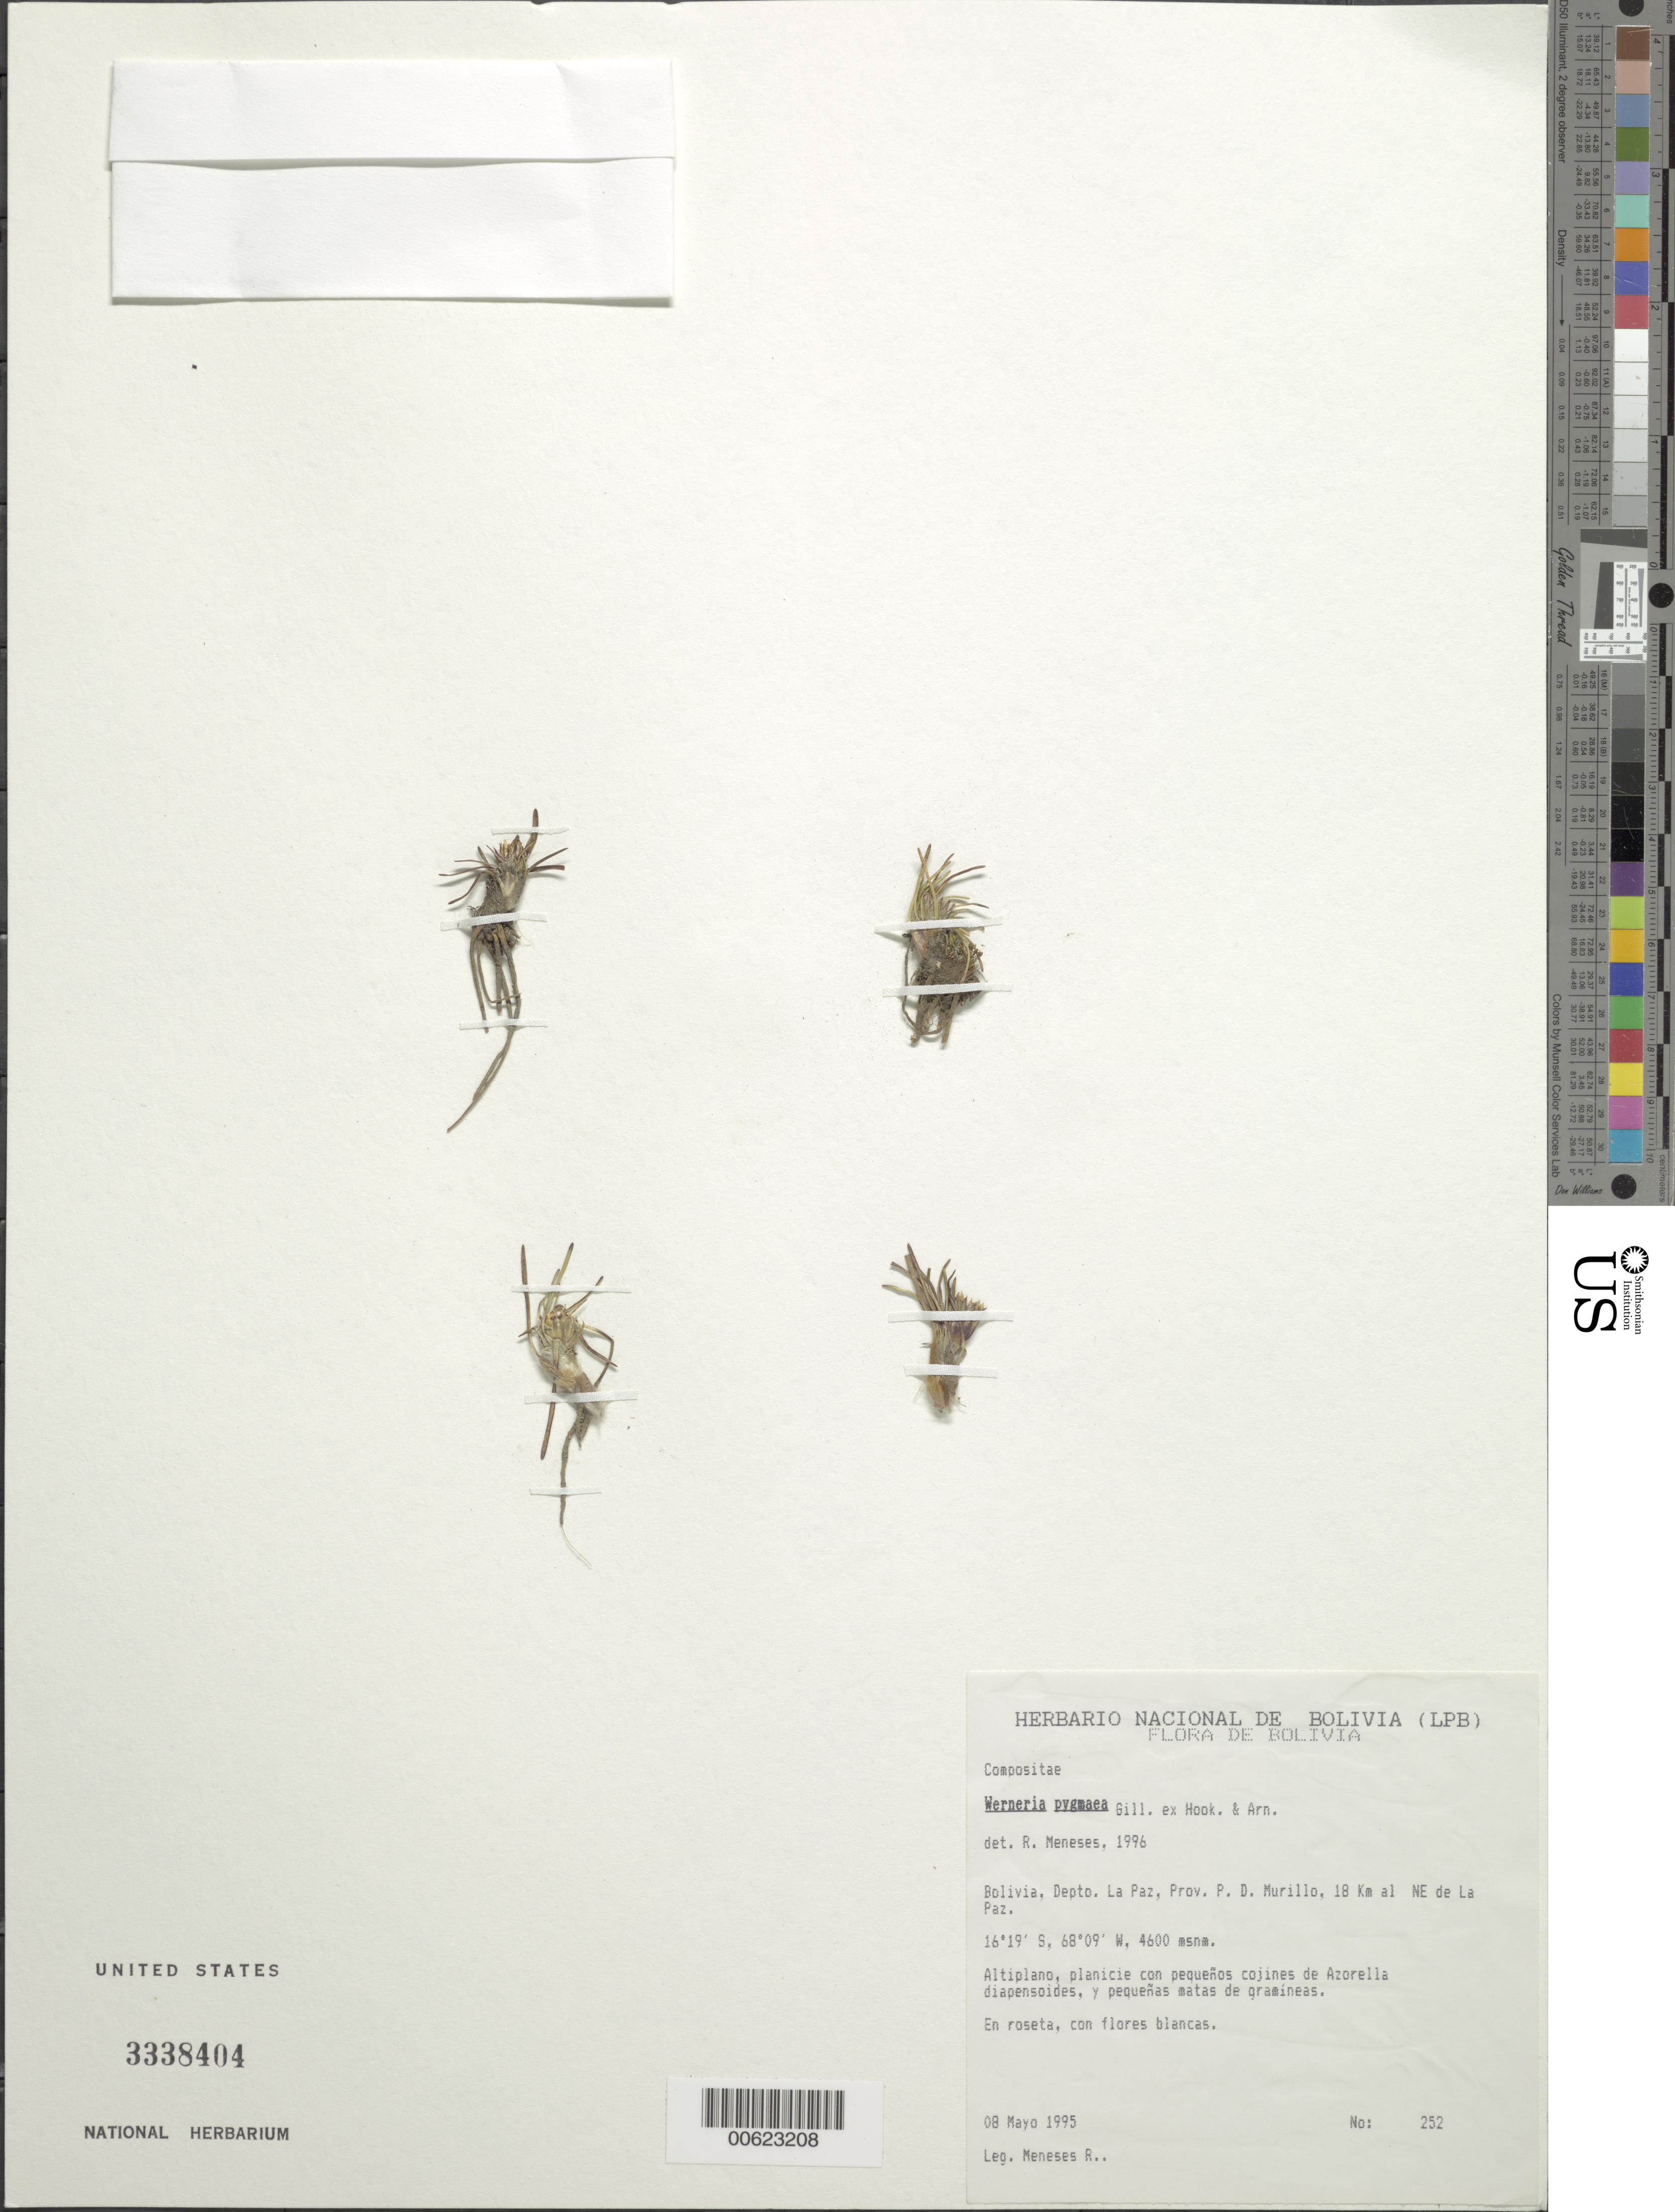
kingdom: Plantae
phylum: Tracheophyta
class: Magnoliopsida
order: Asterales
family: Asteraceae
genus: Werneria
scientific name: Werneria pygmaea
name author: Gillies ex Hook. & Arn.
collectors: R. I. Meneses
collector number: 252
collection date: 1995-05-08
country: Bolivia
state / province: La Paz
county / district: Murillo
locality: Prov. P.D. Murillo, 18 km NE de La Paz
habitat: Altiplano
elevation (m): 4600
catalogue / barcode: US 3338404